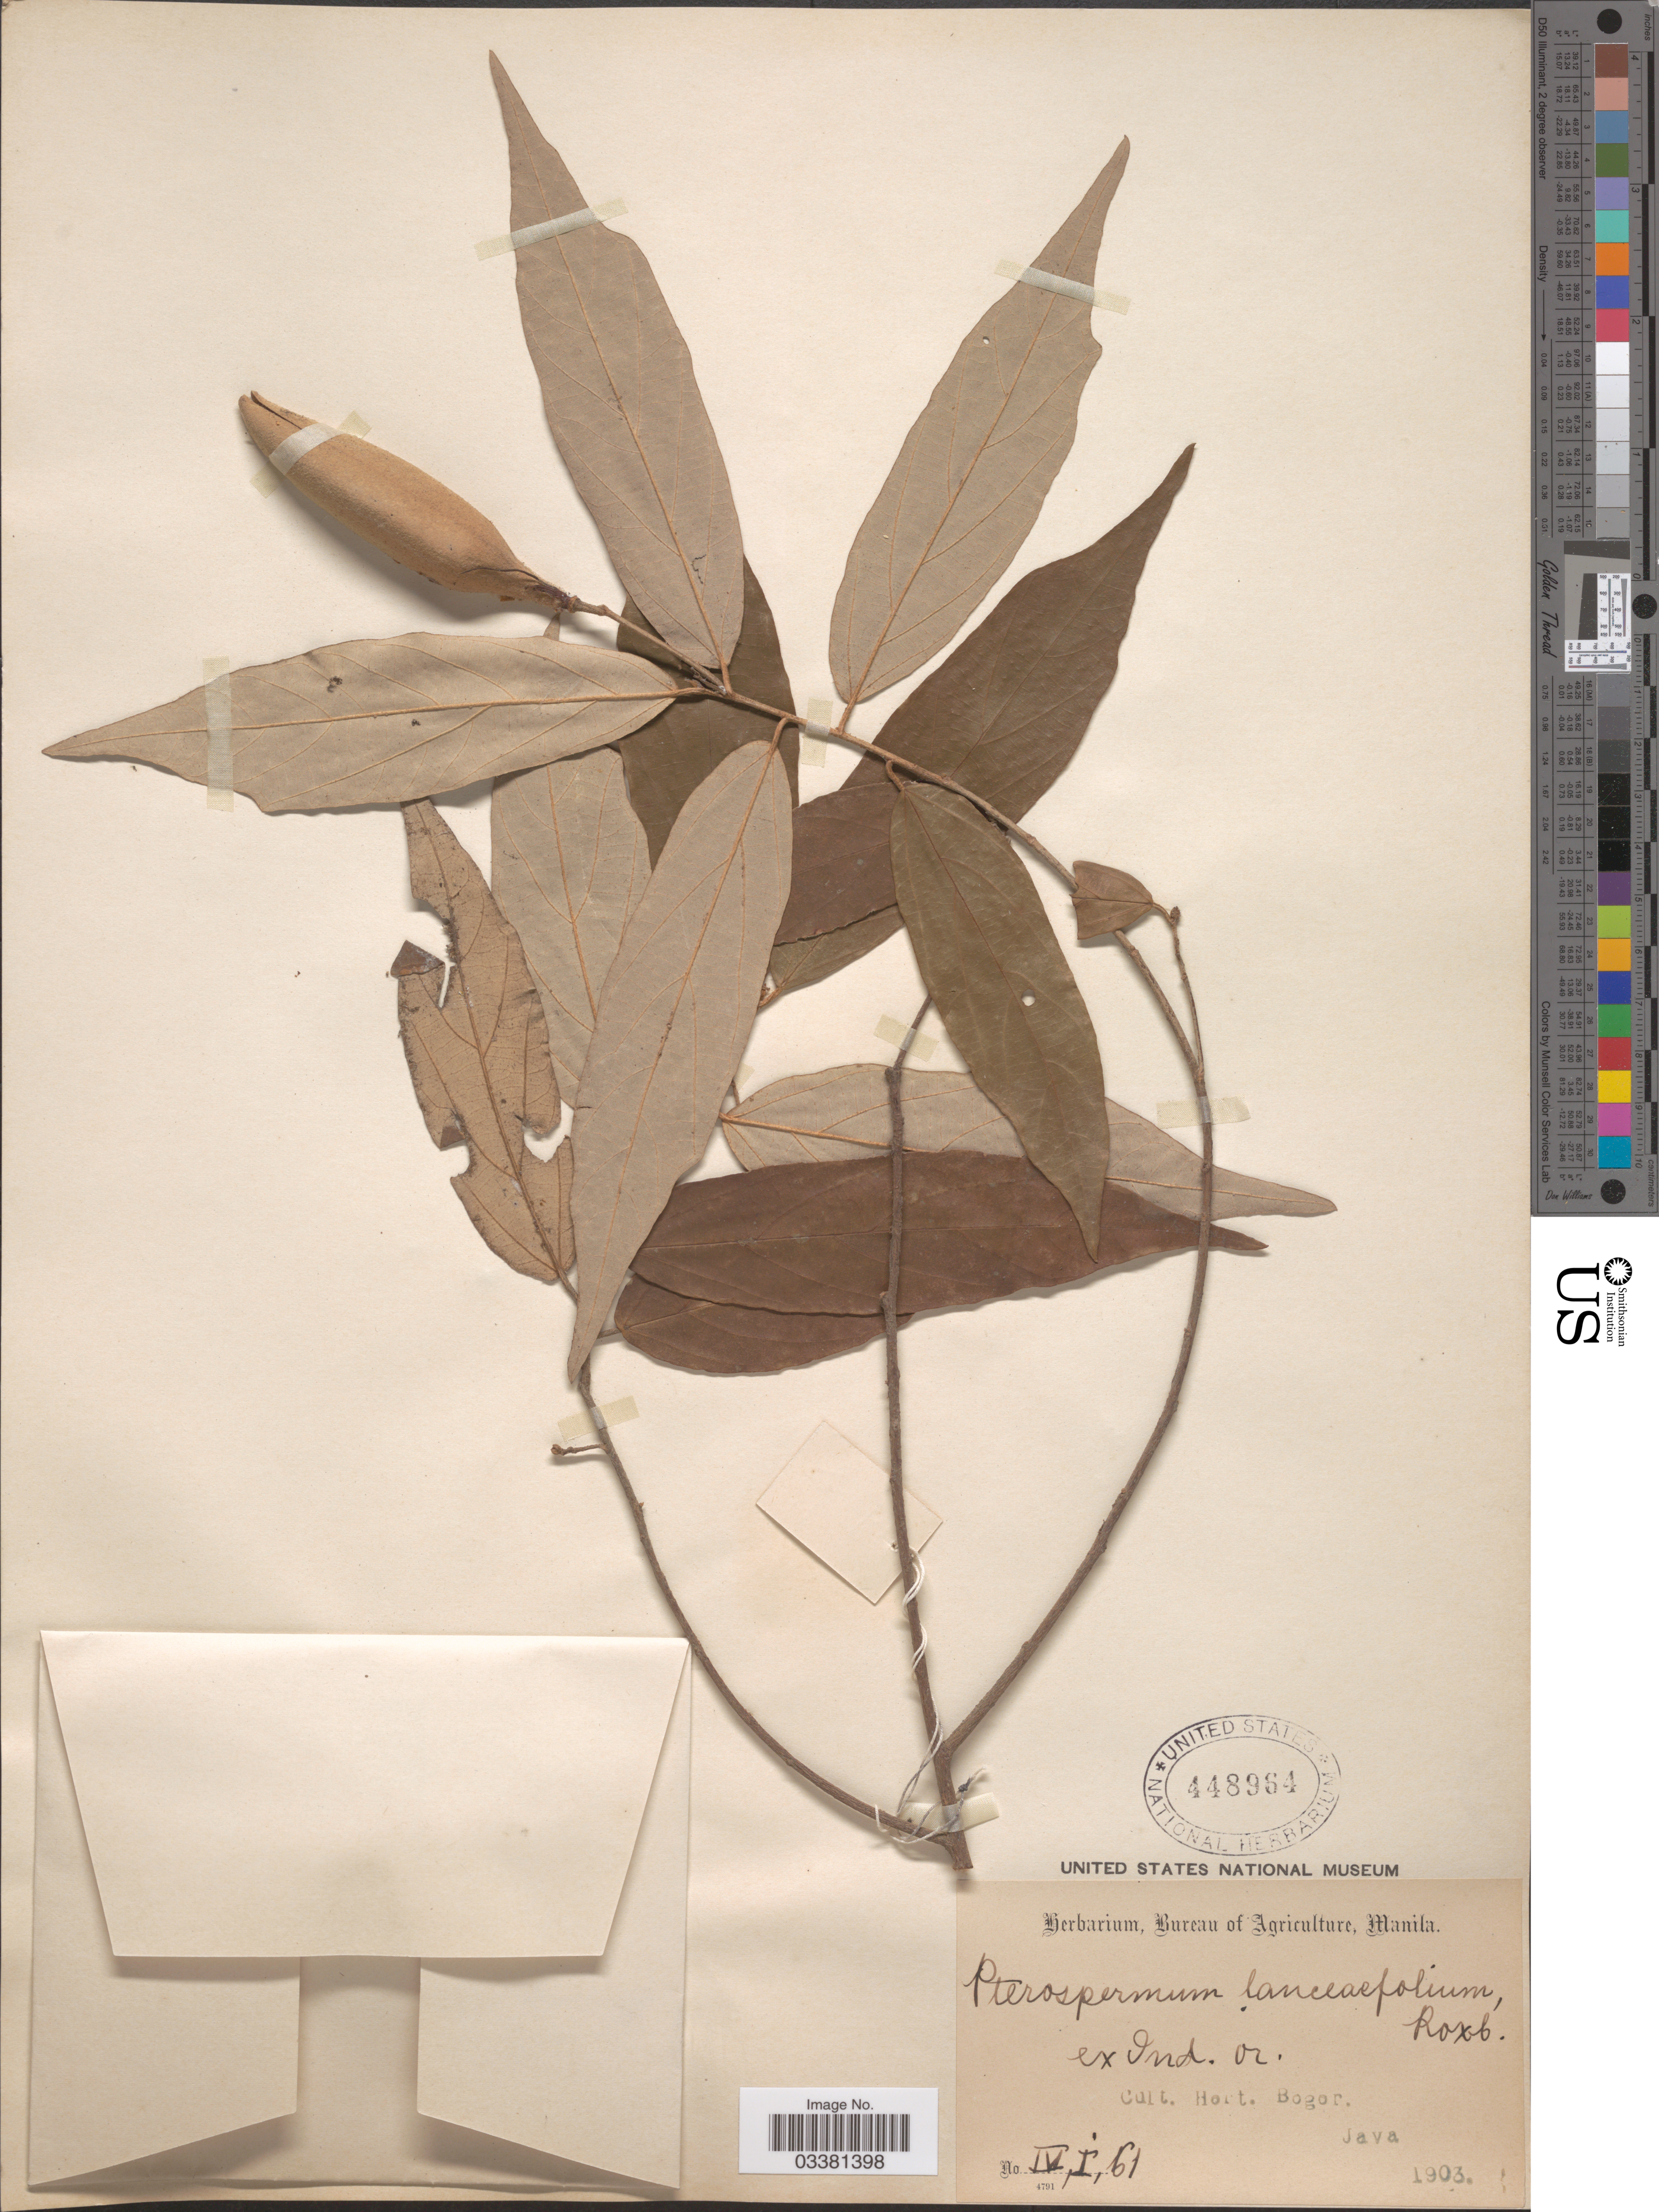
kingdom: Plantae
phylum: Tracheophyta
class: Magnoliopsida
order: Malvales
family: Malvaceae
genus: Pterospermum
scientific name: Pterospermum lanceifolium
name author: Roxb.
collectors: ex Herb. Bur. Agric. Manila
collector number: IV, I, 61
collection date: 1903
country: Indonesia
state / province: Java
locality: Cult. Hort. Bogor.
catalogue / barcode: US 448964